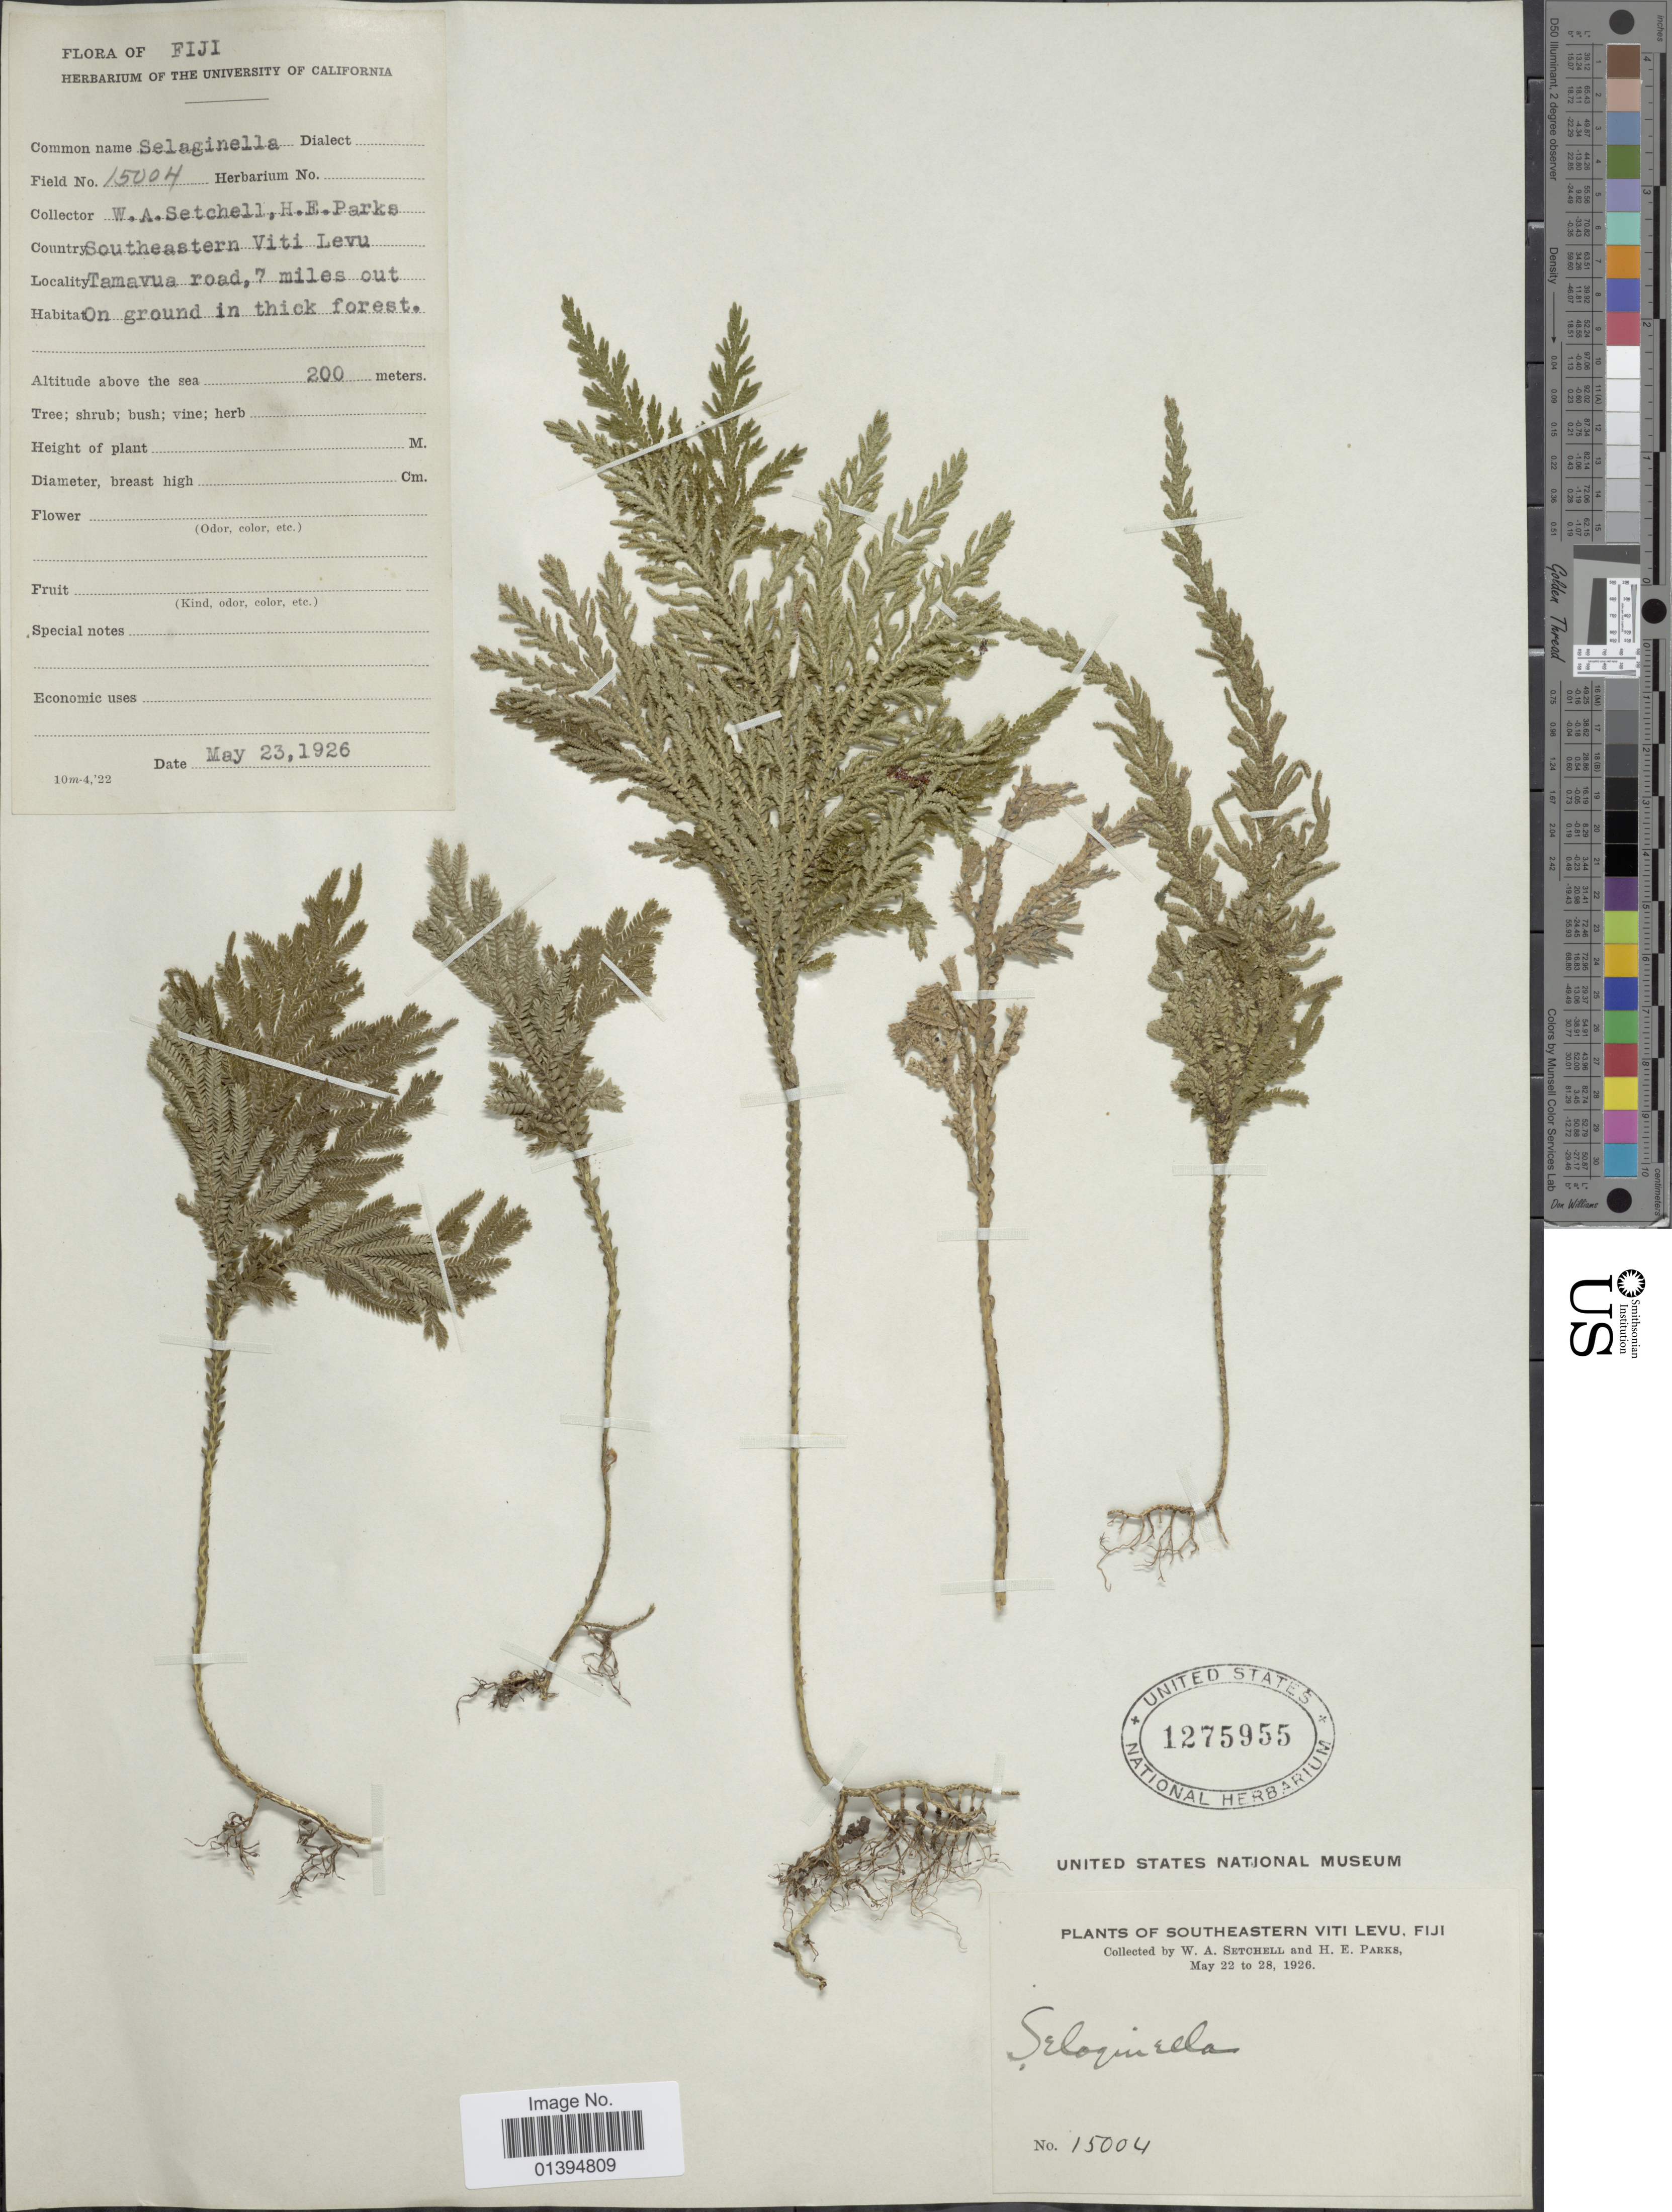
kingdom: Plantae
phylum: Tracheophyta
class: Lycopodiopsida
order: Selaginellales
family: Selaginellaceae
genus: Selaginella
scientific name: Selaginella sp.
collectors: W. Setchell & H. E. Parks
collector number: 15004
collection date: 1926-05-22/1926-05-28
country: Fiji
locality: Southeastern Viti Levu, Tamavua road, 7 miles out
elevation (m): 200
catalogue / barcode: US 1275955